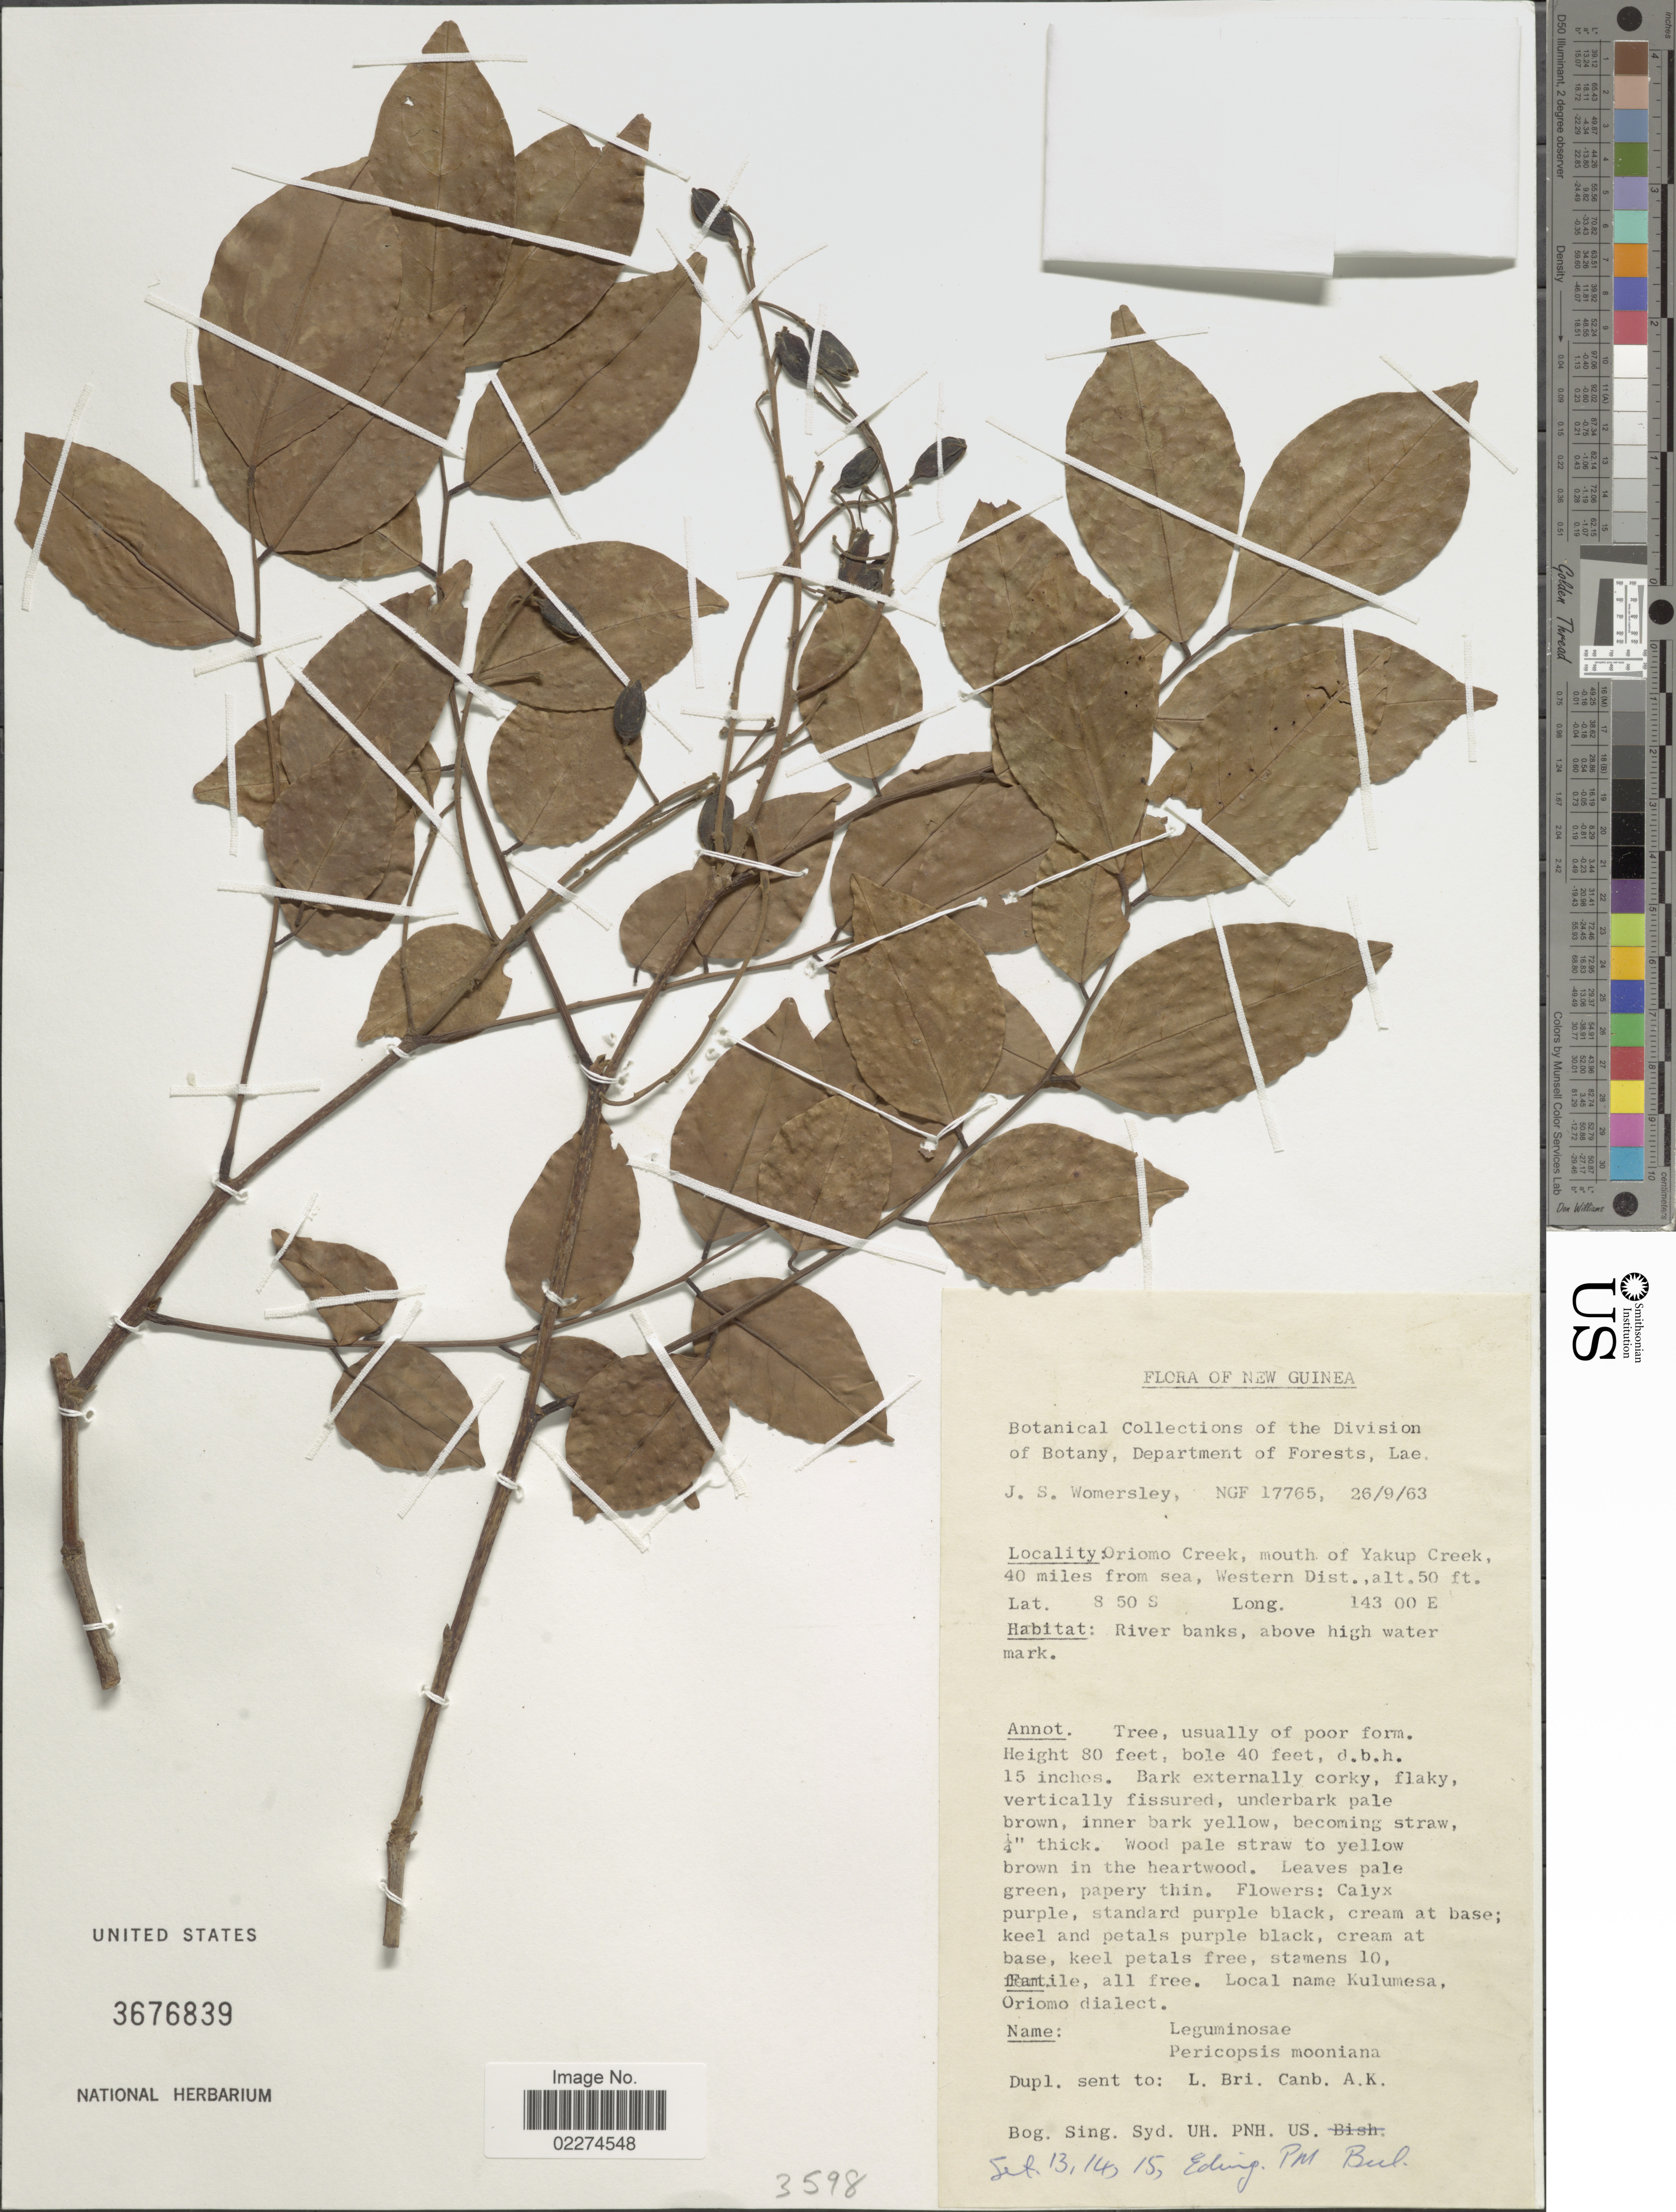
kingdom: Plantae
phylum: Tracheophyta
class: Magnoliopsida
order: Fabales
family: Fabaceae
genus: Pericopsis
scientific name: Pericopsis mooniana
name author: Thwaites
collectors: J. S. Womersley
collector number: NGF 17765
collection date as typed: Transcribed d/m/y: 26/9/63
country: Papua New Guinea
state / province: Manus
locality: Oriomo Creek, mouth of Yakup Creek, 40 miles from sea, Western District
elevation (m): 15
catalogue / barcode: US 3676839